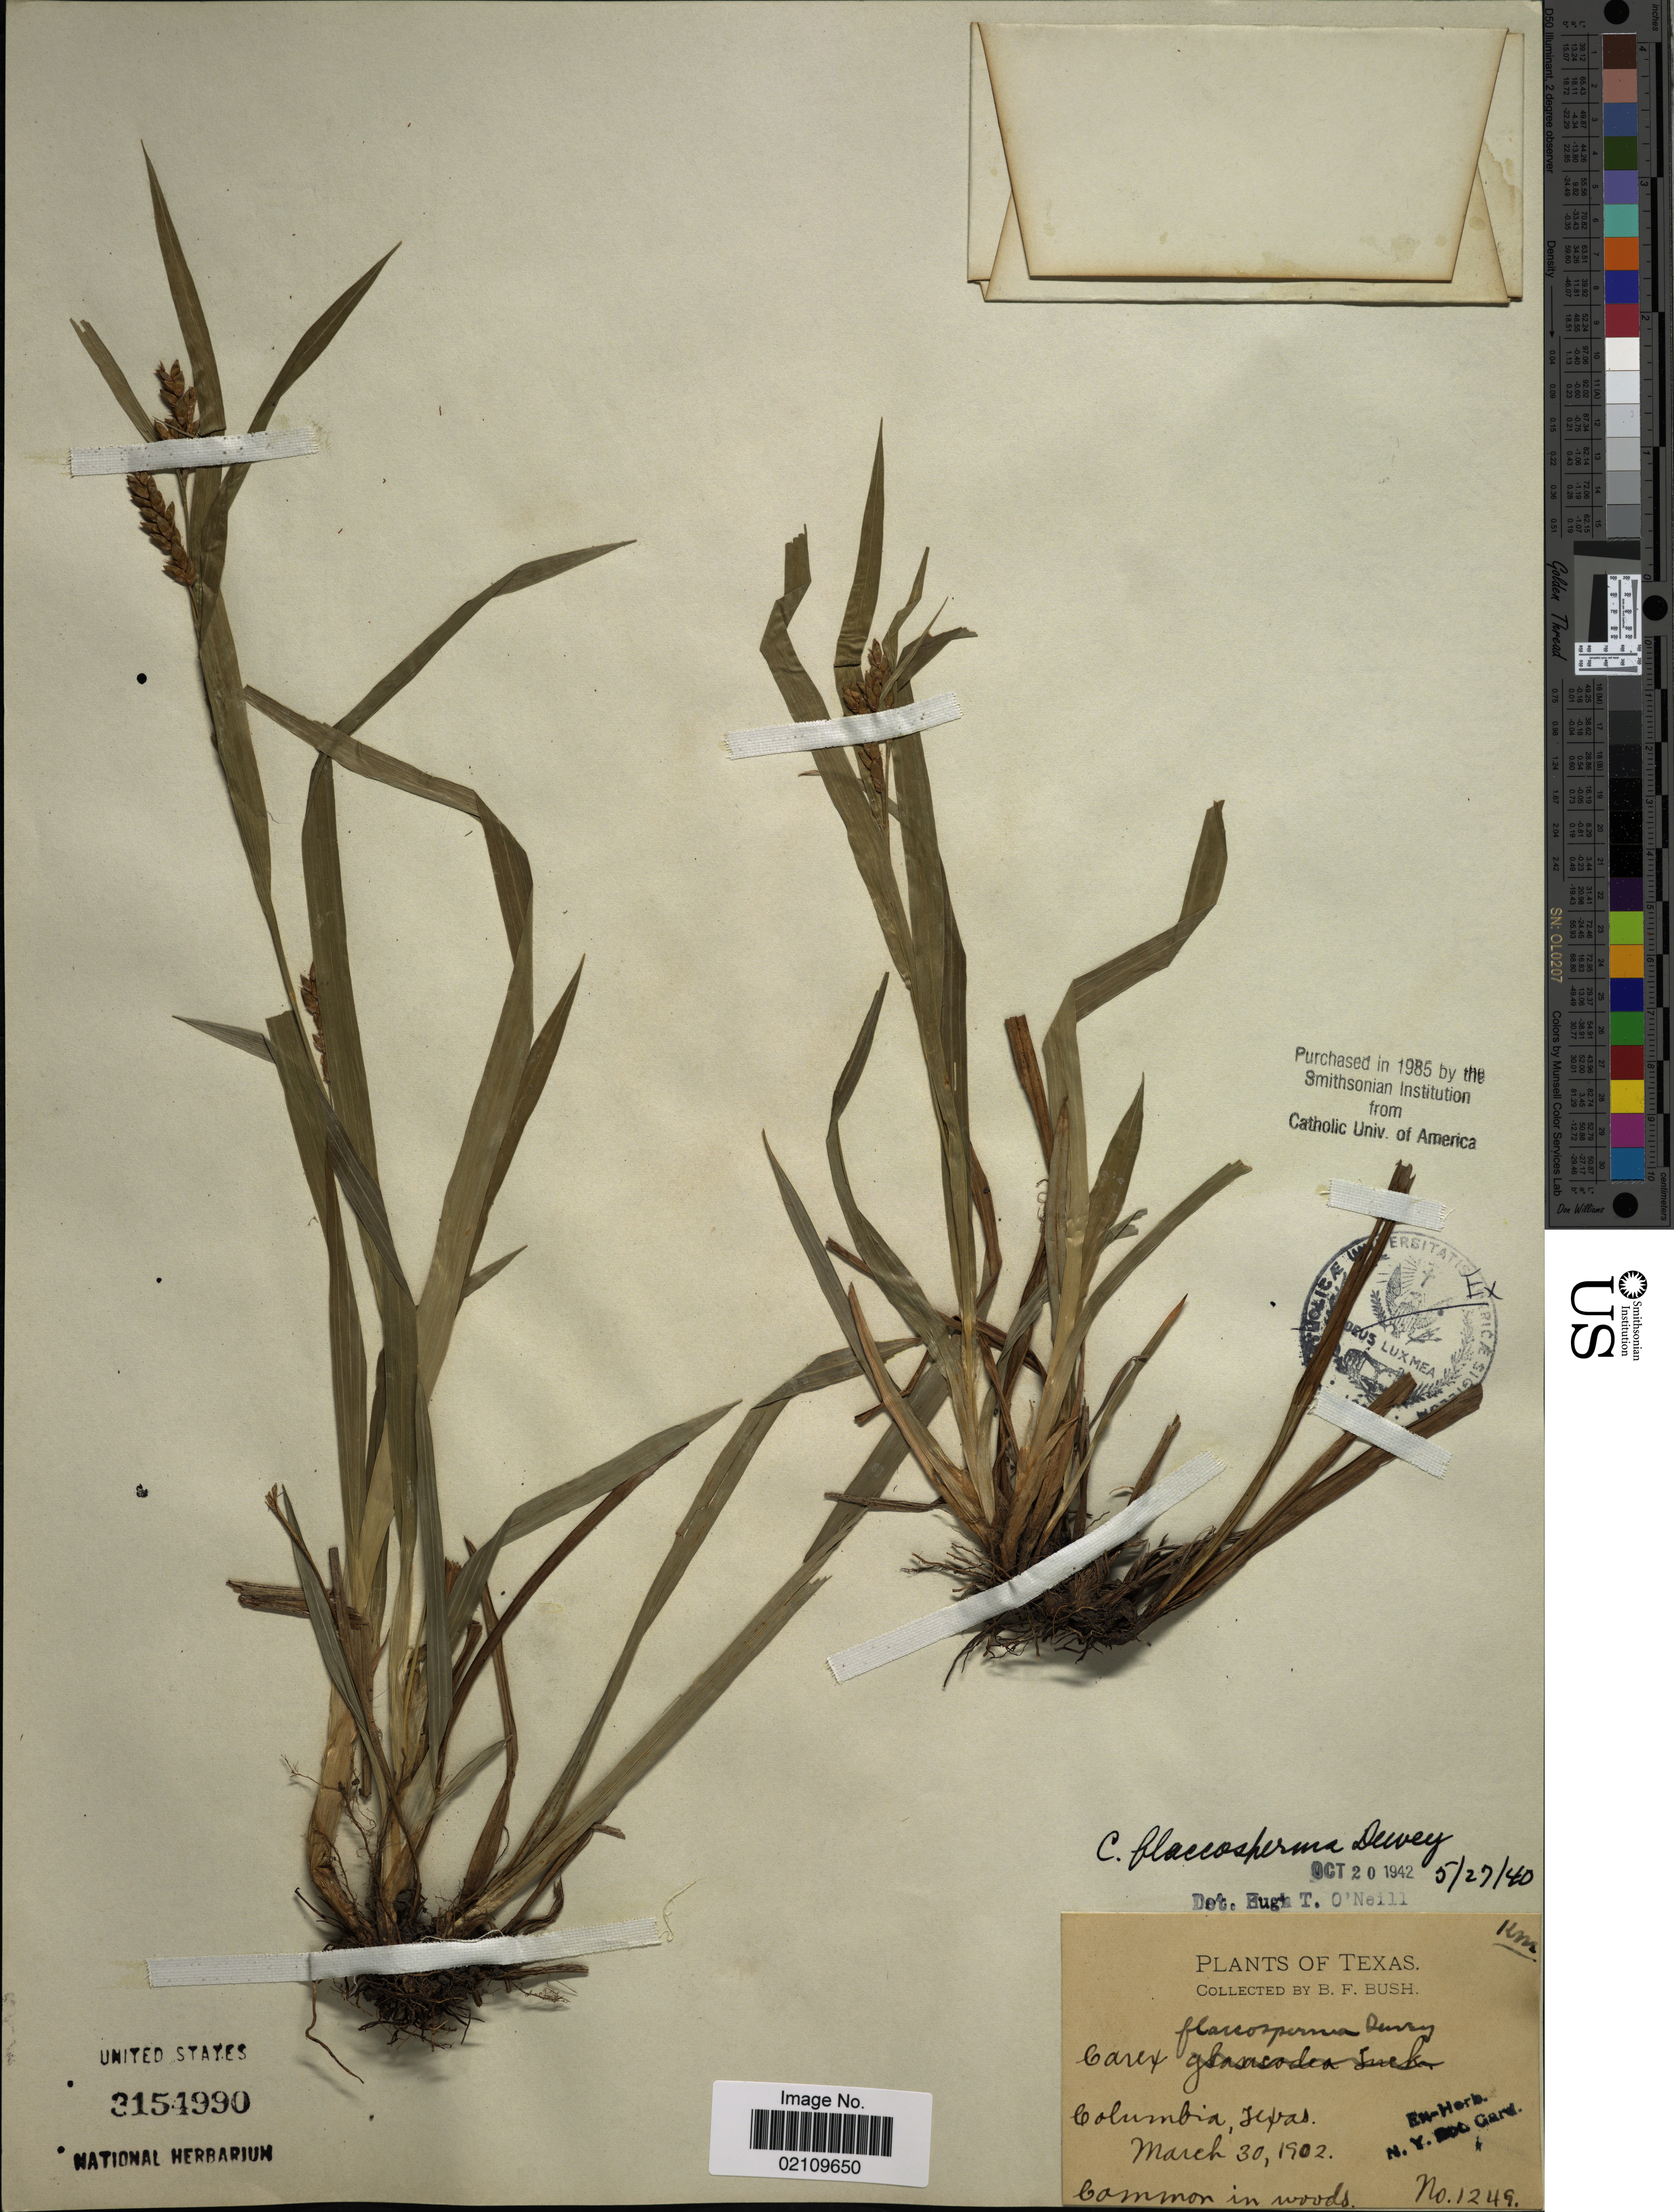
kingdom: Plantae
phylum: Tracheophyta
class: Liliopsida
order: Poales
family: Cyperaceae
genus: Carex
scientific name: Carex flaccosperma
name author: Dewey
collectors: B. F. Bush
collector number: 1249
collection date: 1902-03-30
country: United States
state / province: Texas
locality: Columbia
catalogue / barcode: US 3154990